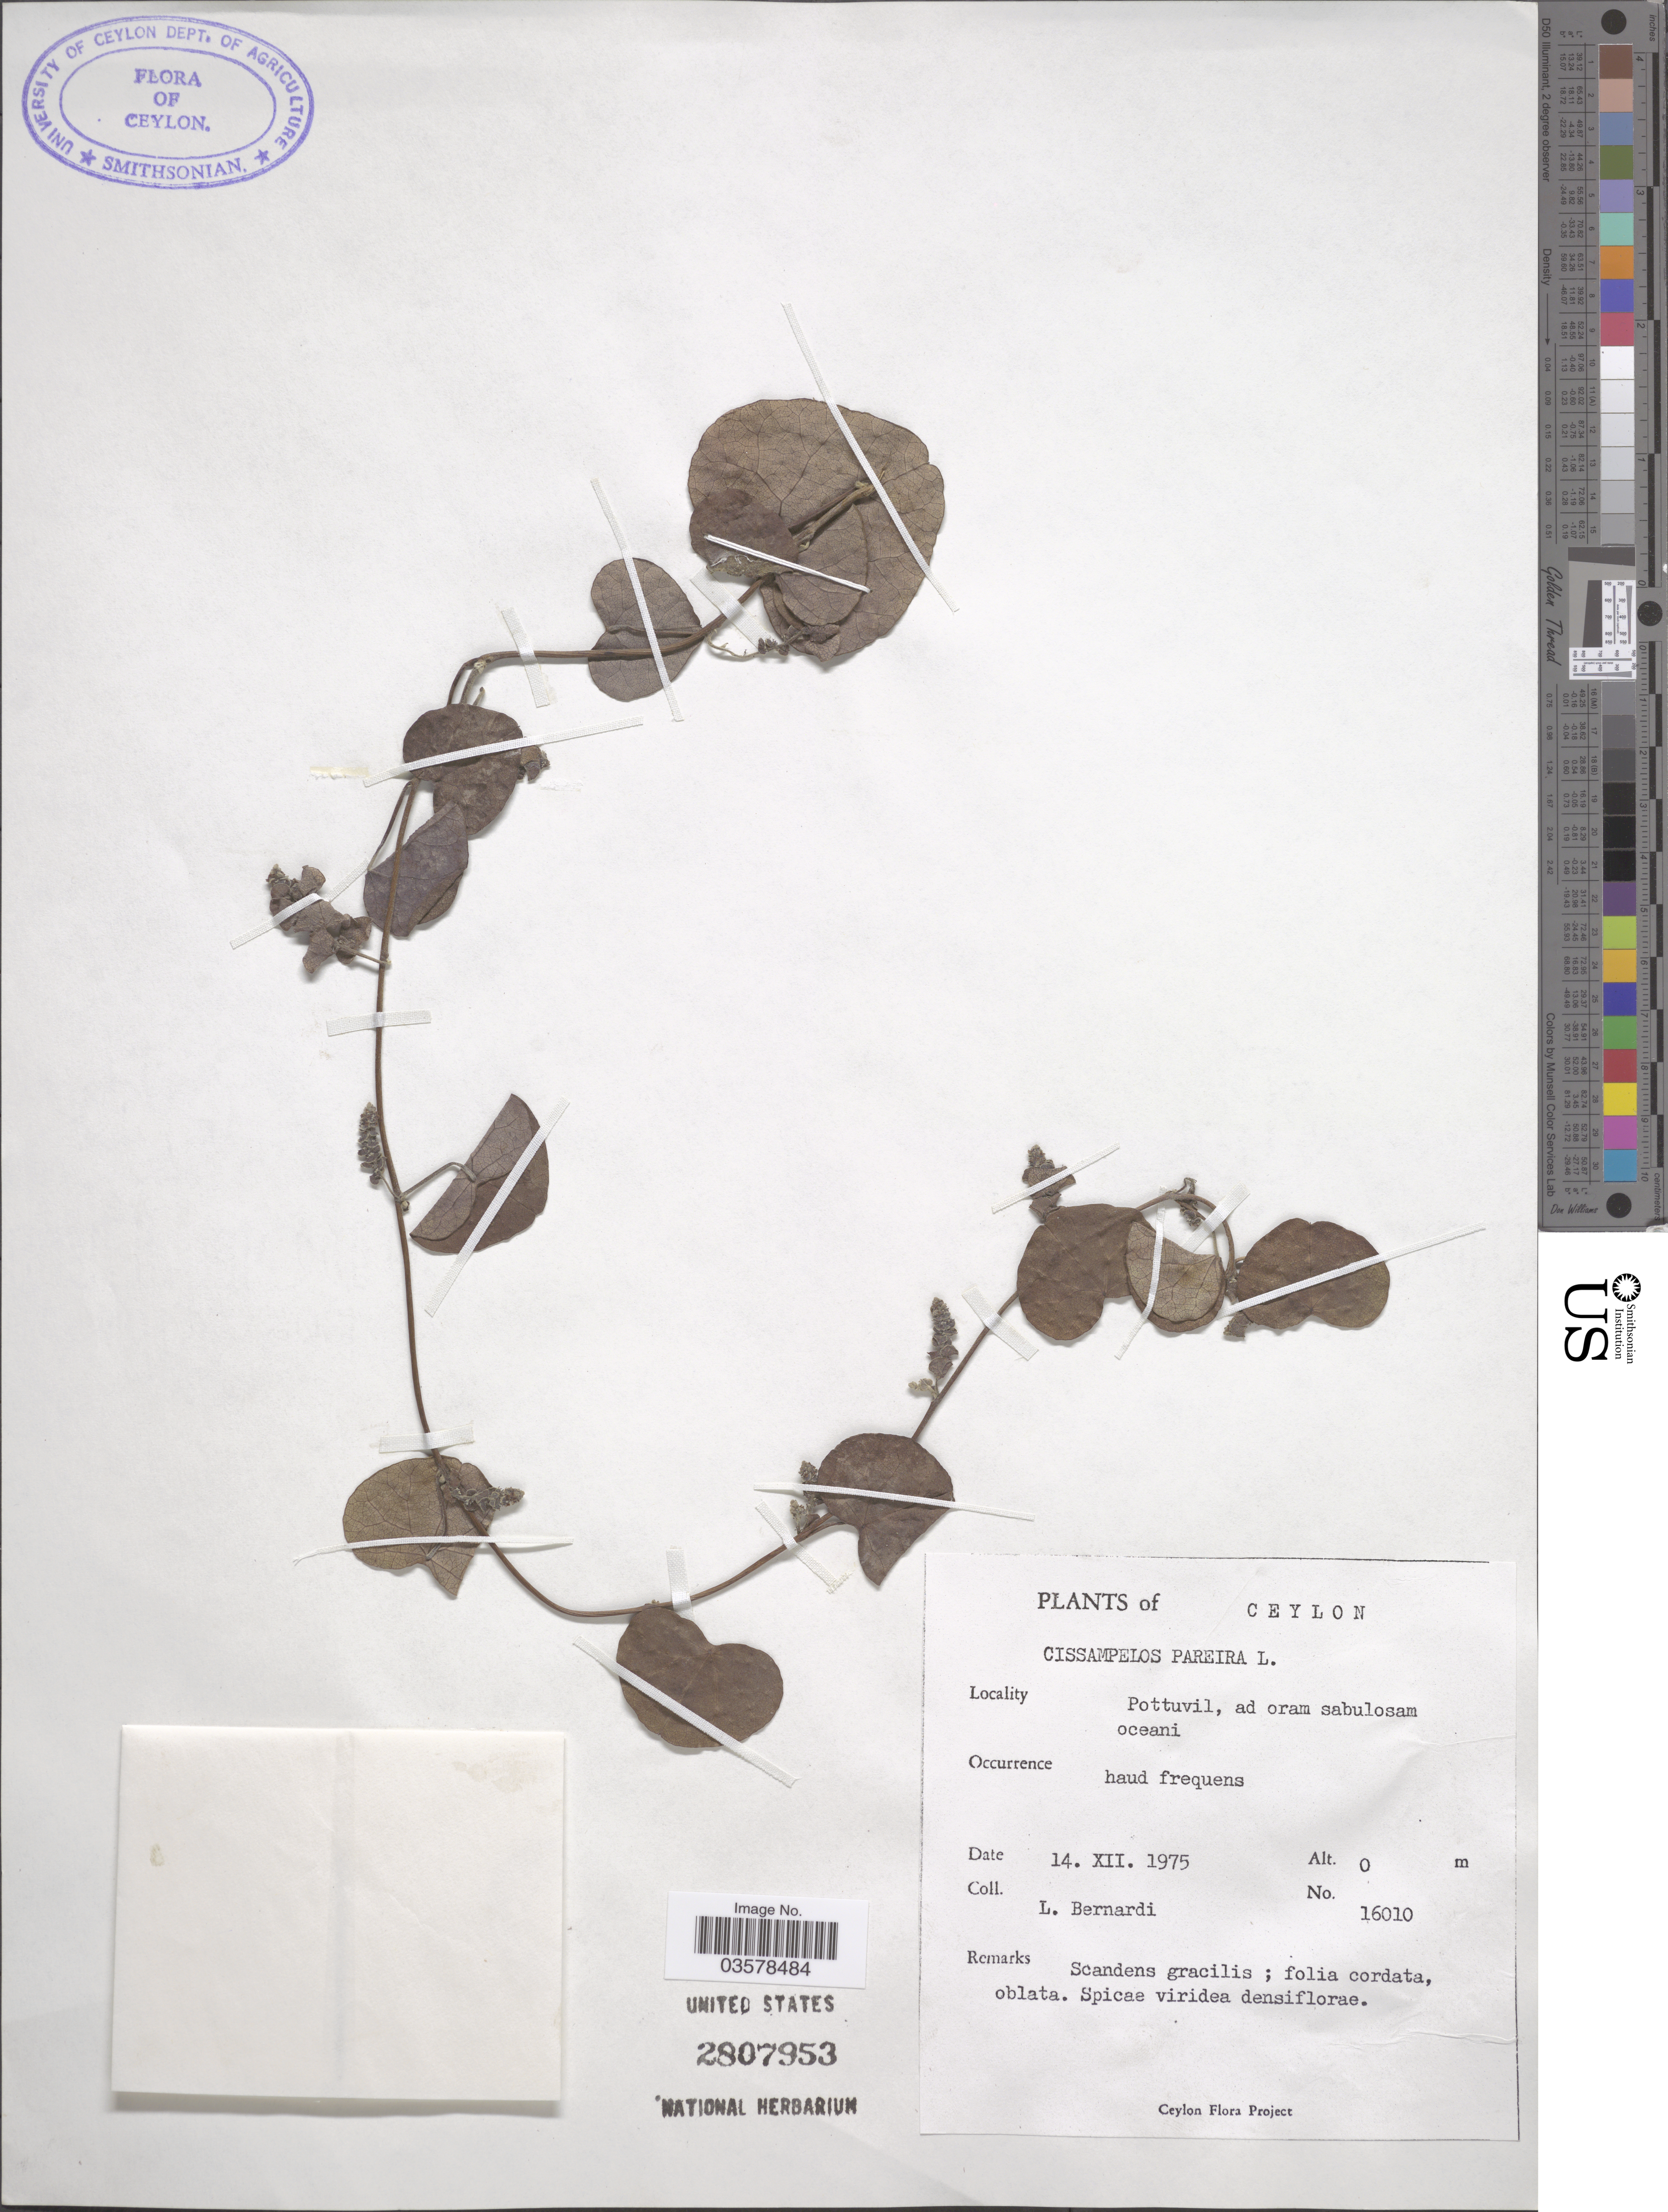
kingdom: Plantae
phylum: Tracheophyta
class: Magnoliopsida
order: Ranunculales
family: Menispermaceae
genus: Cissampelos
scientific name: Cissampelos pareira var. hirsuta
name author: (Buch.-Ham. ex DC.) Forman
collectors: L. Bernardi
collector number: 16010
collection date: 1975-12-14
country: Sri Lanka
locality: Ceylon. Pottuvil, ad oram sabulosam oceani.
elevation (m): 0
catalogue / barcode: US 2807953